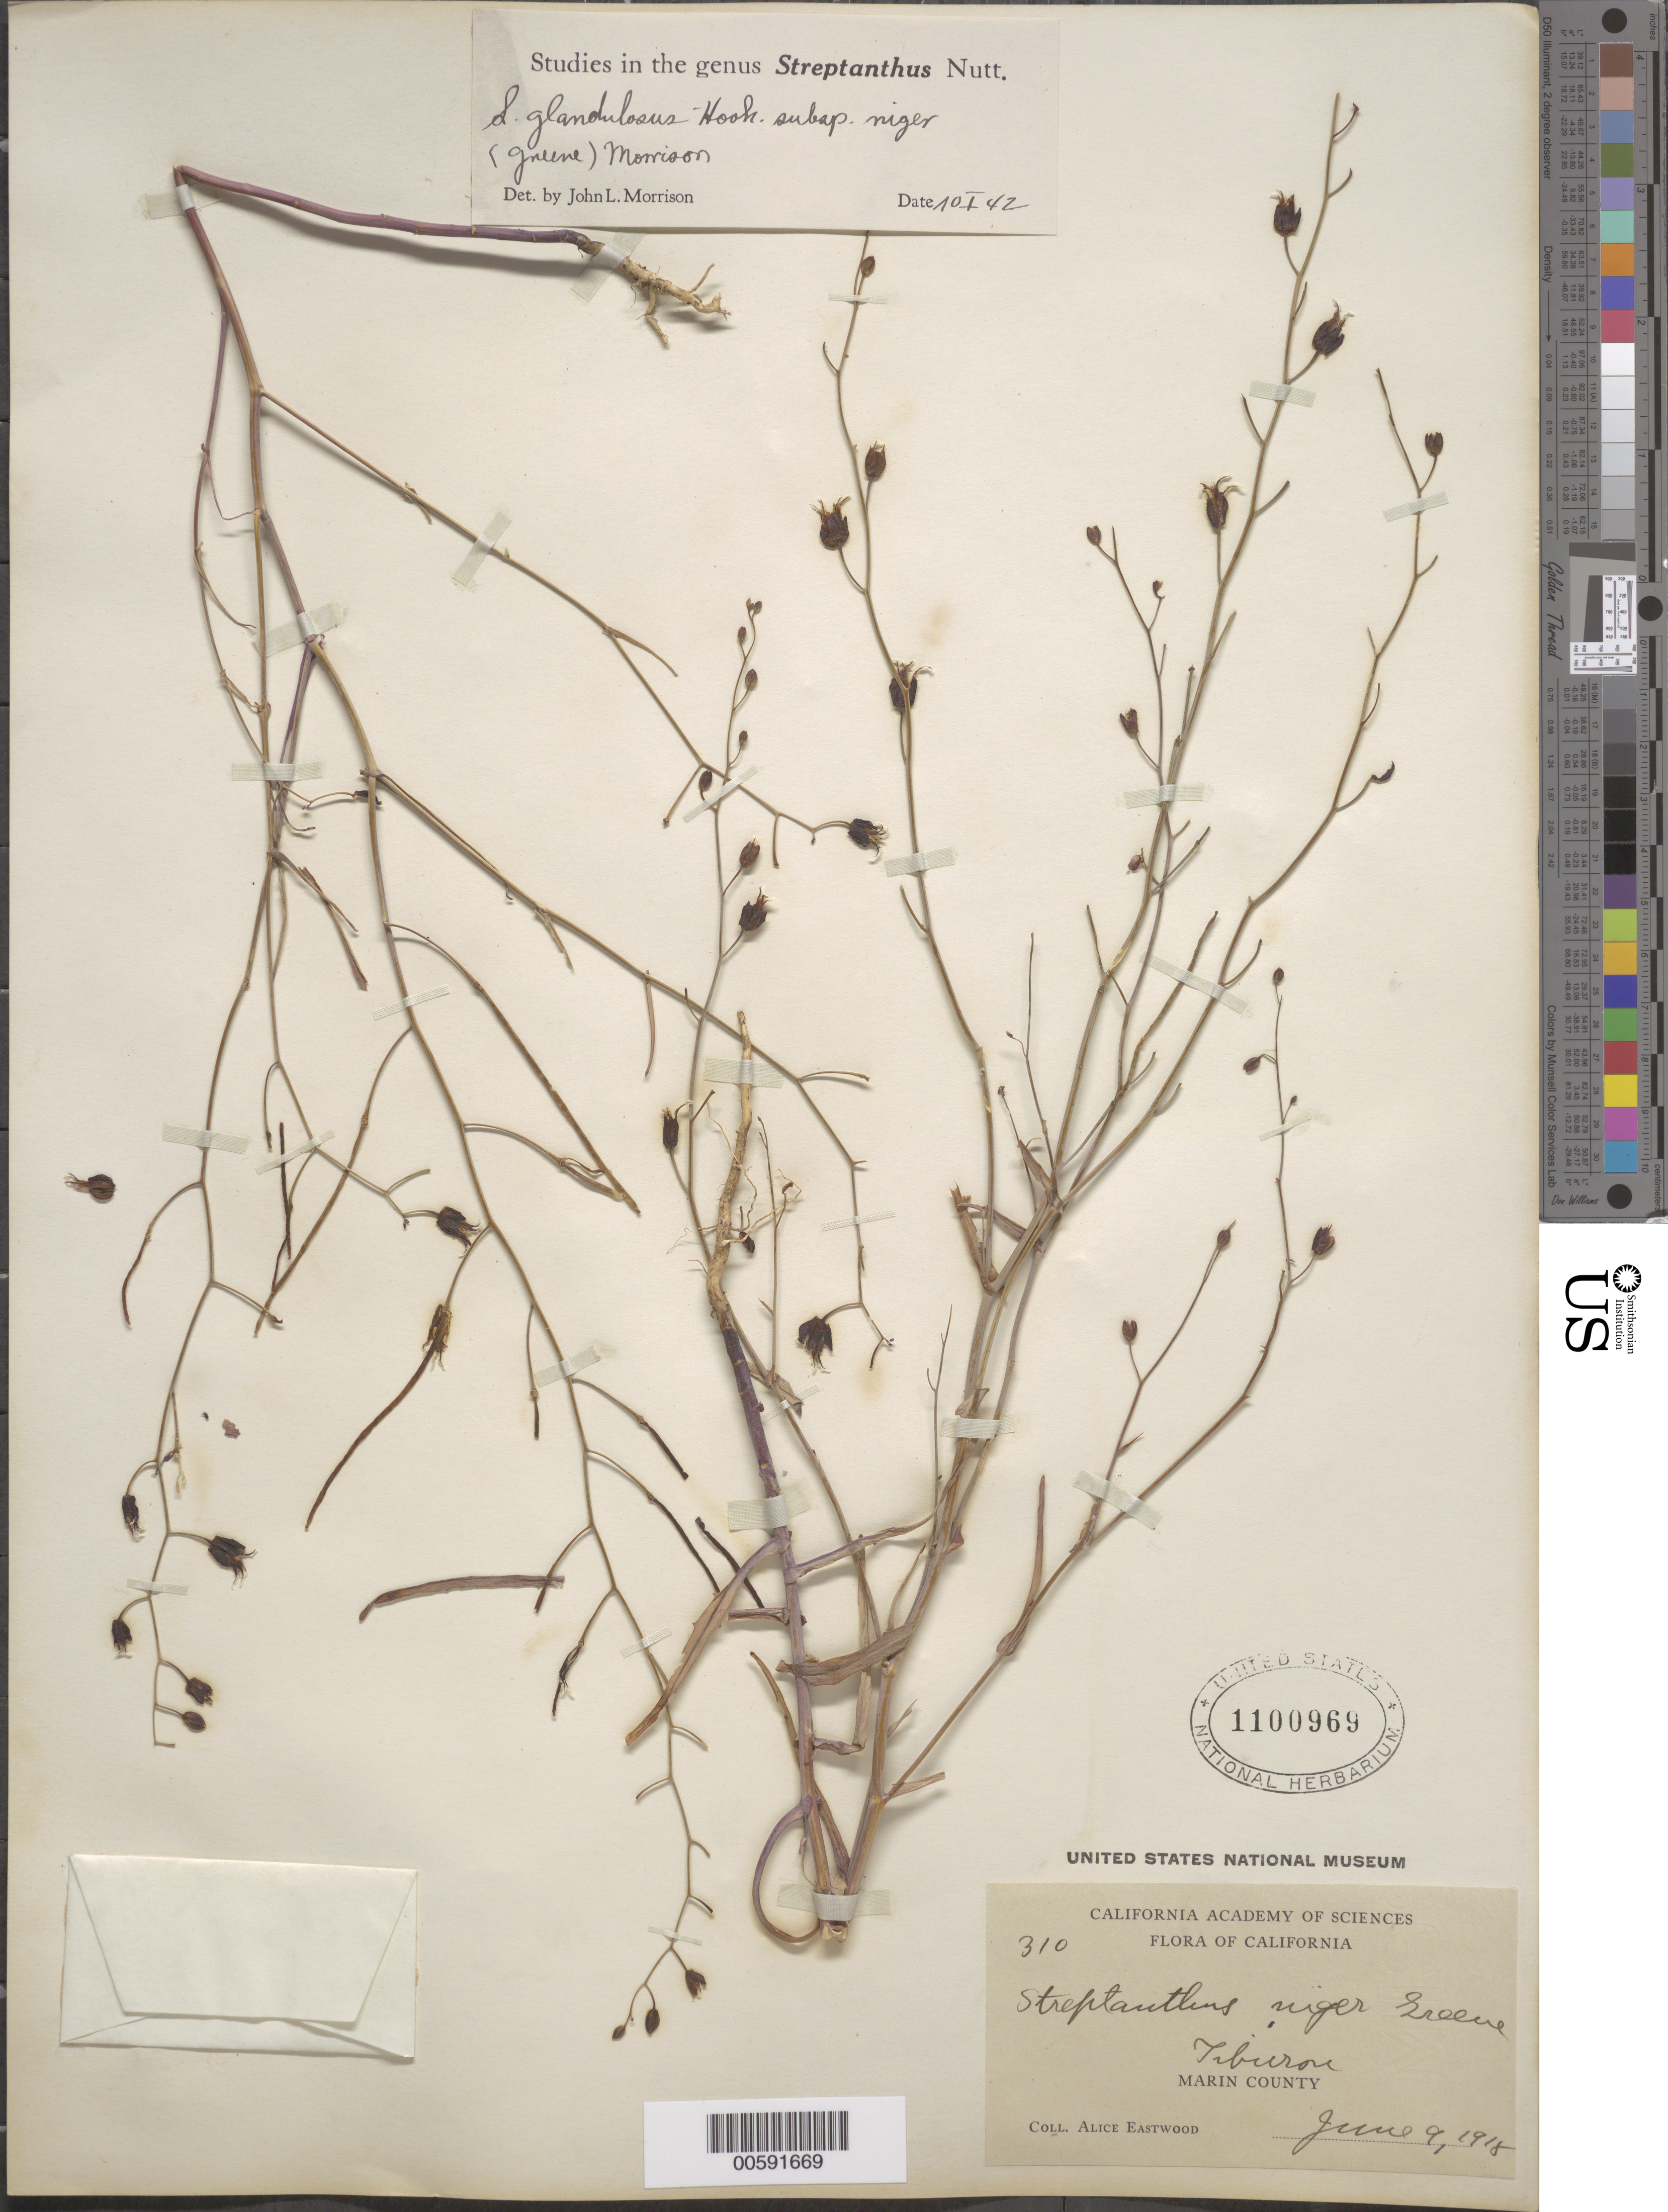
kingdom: Plantae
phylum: Tracheophyta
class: Magnoliopsida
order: Brassicales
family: Brassicaceae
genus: Streptanthus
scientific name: Streptanthus niger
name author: Greene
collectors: A. Eastwood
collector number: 310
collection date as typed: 09 Jun 1918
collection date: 1918-06-09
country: United States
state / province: California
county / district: Marin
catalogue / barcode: US 1100969